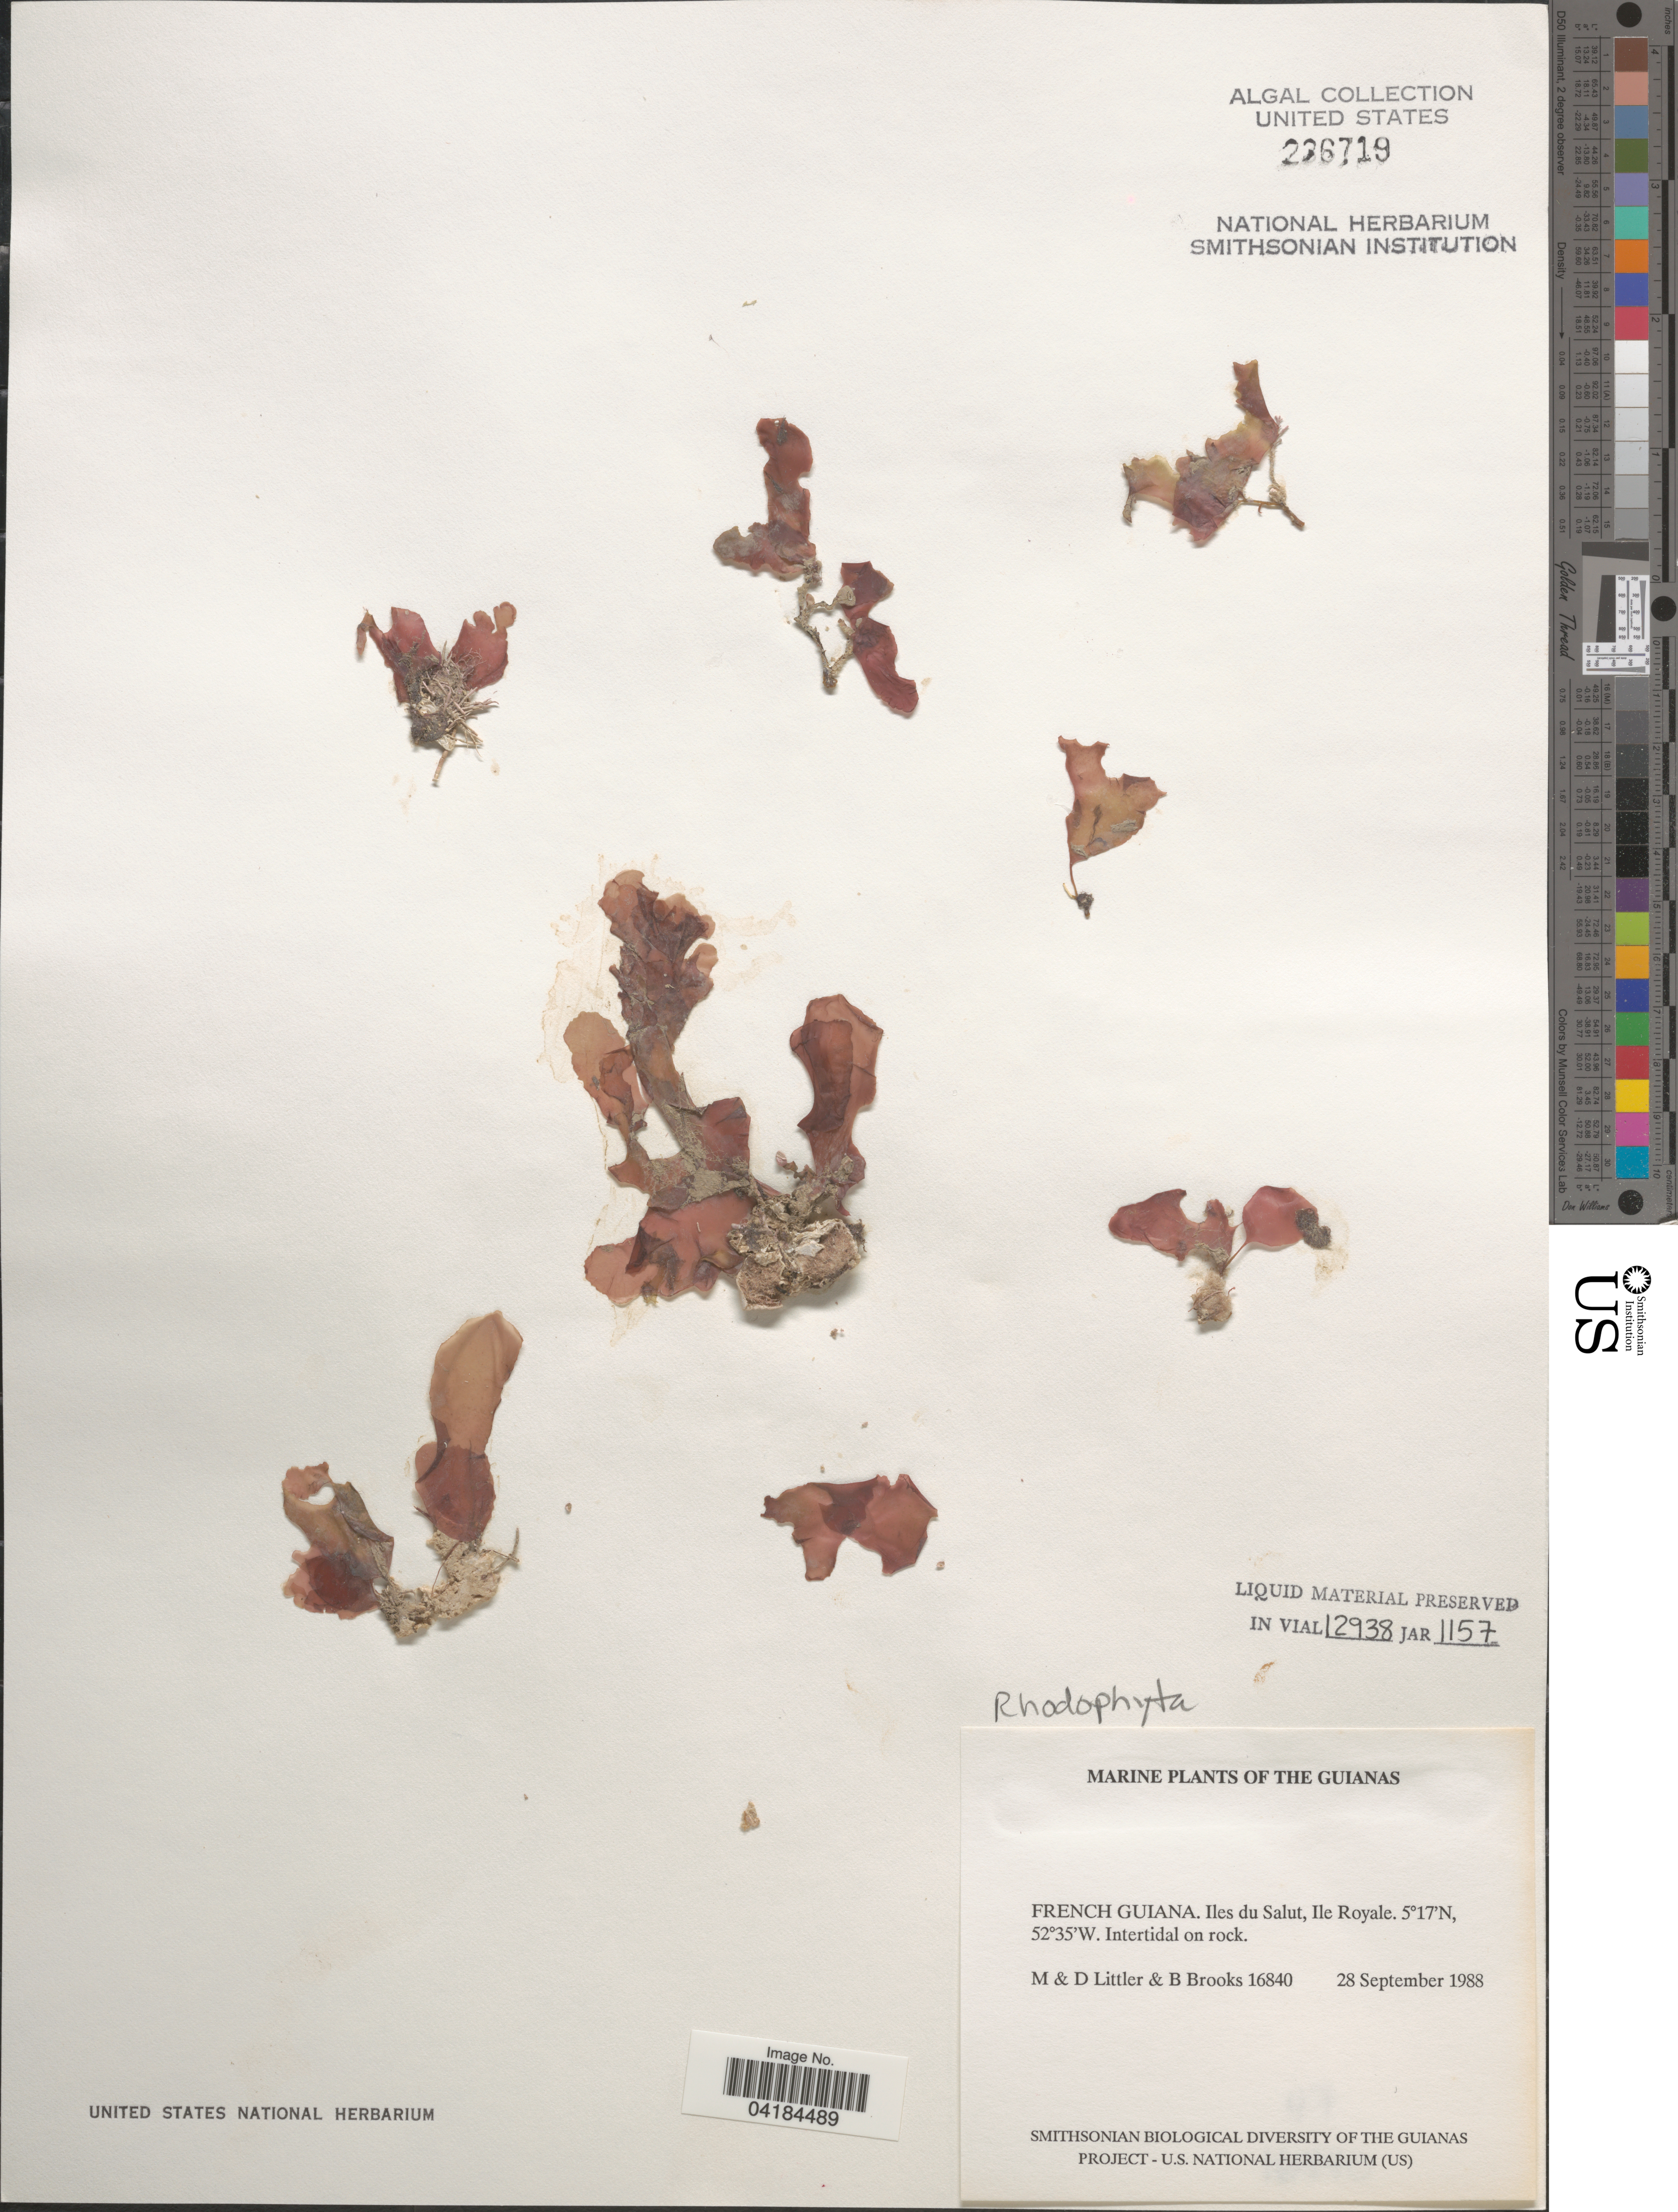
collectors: M. Littler, D. S. Littler & B. Brooks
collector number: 16840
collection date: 1988-09-28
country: French Guiana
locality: The Guianas. Iles du Salut, Ile Royale.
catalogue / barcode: US 236719